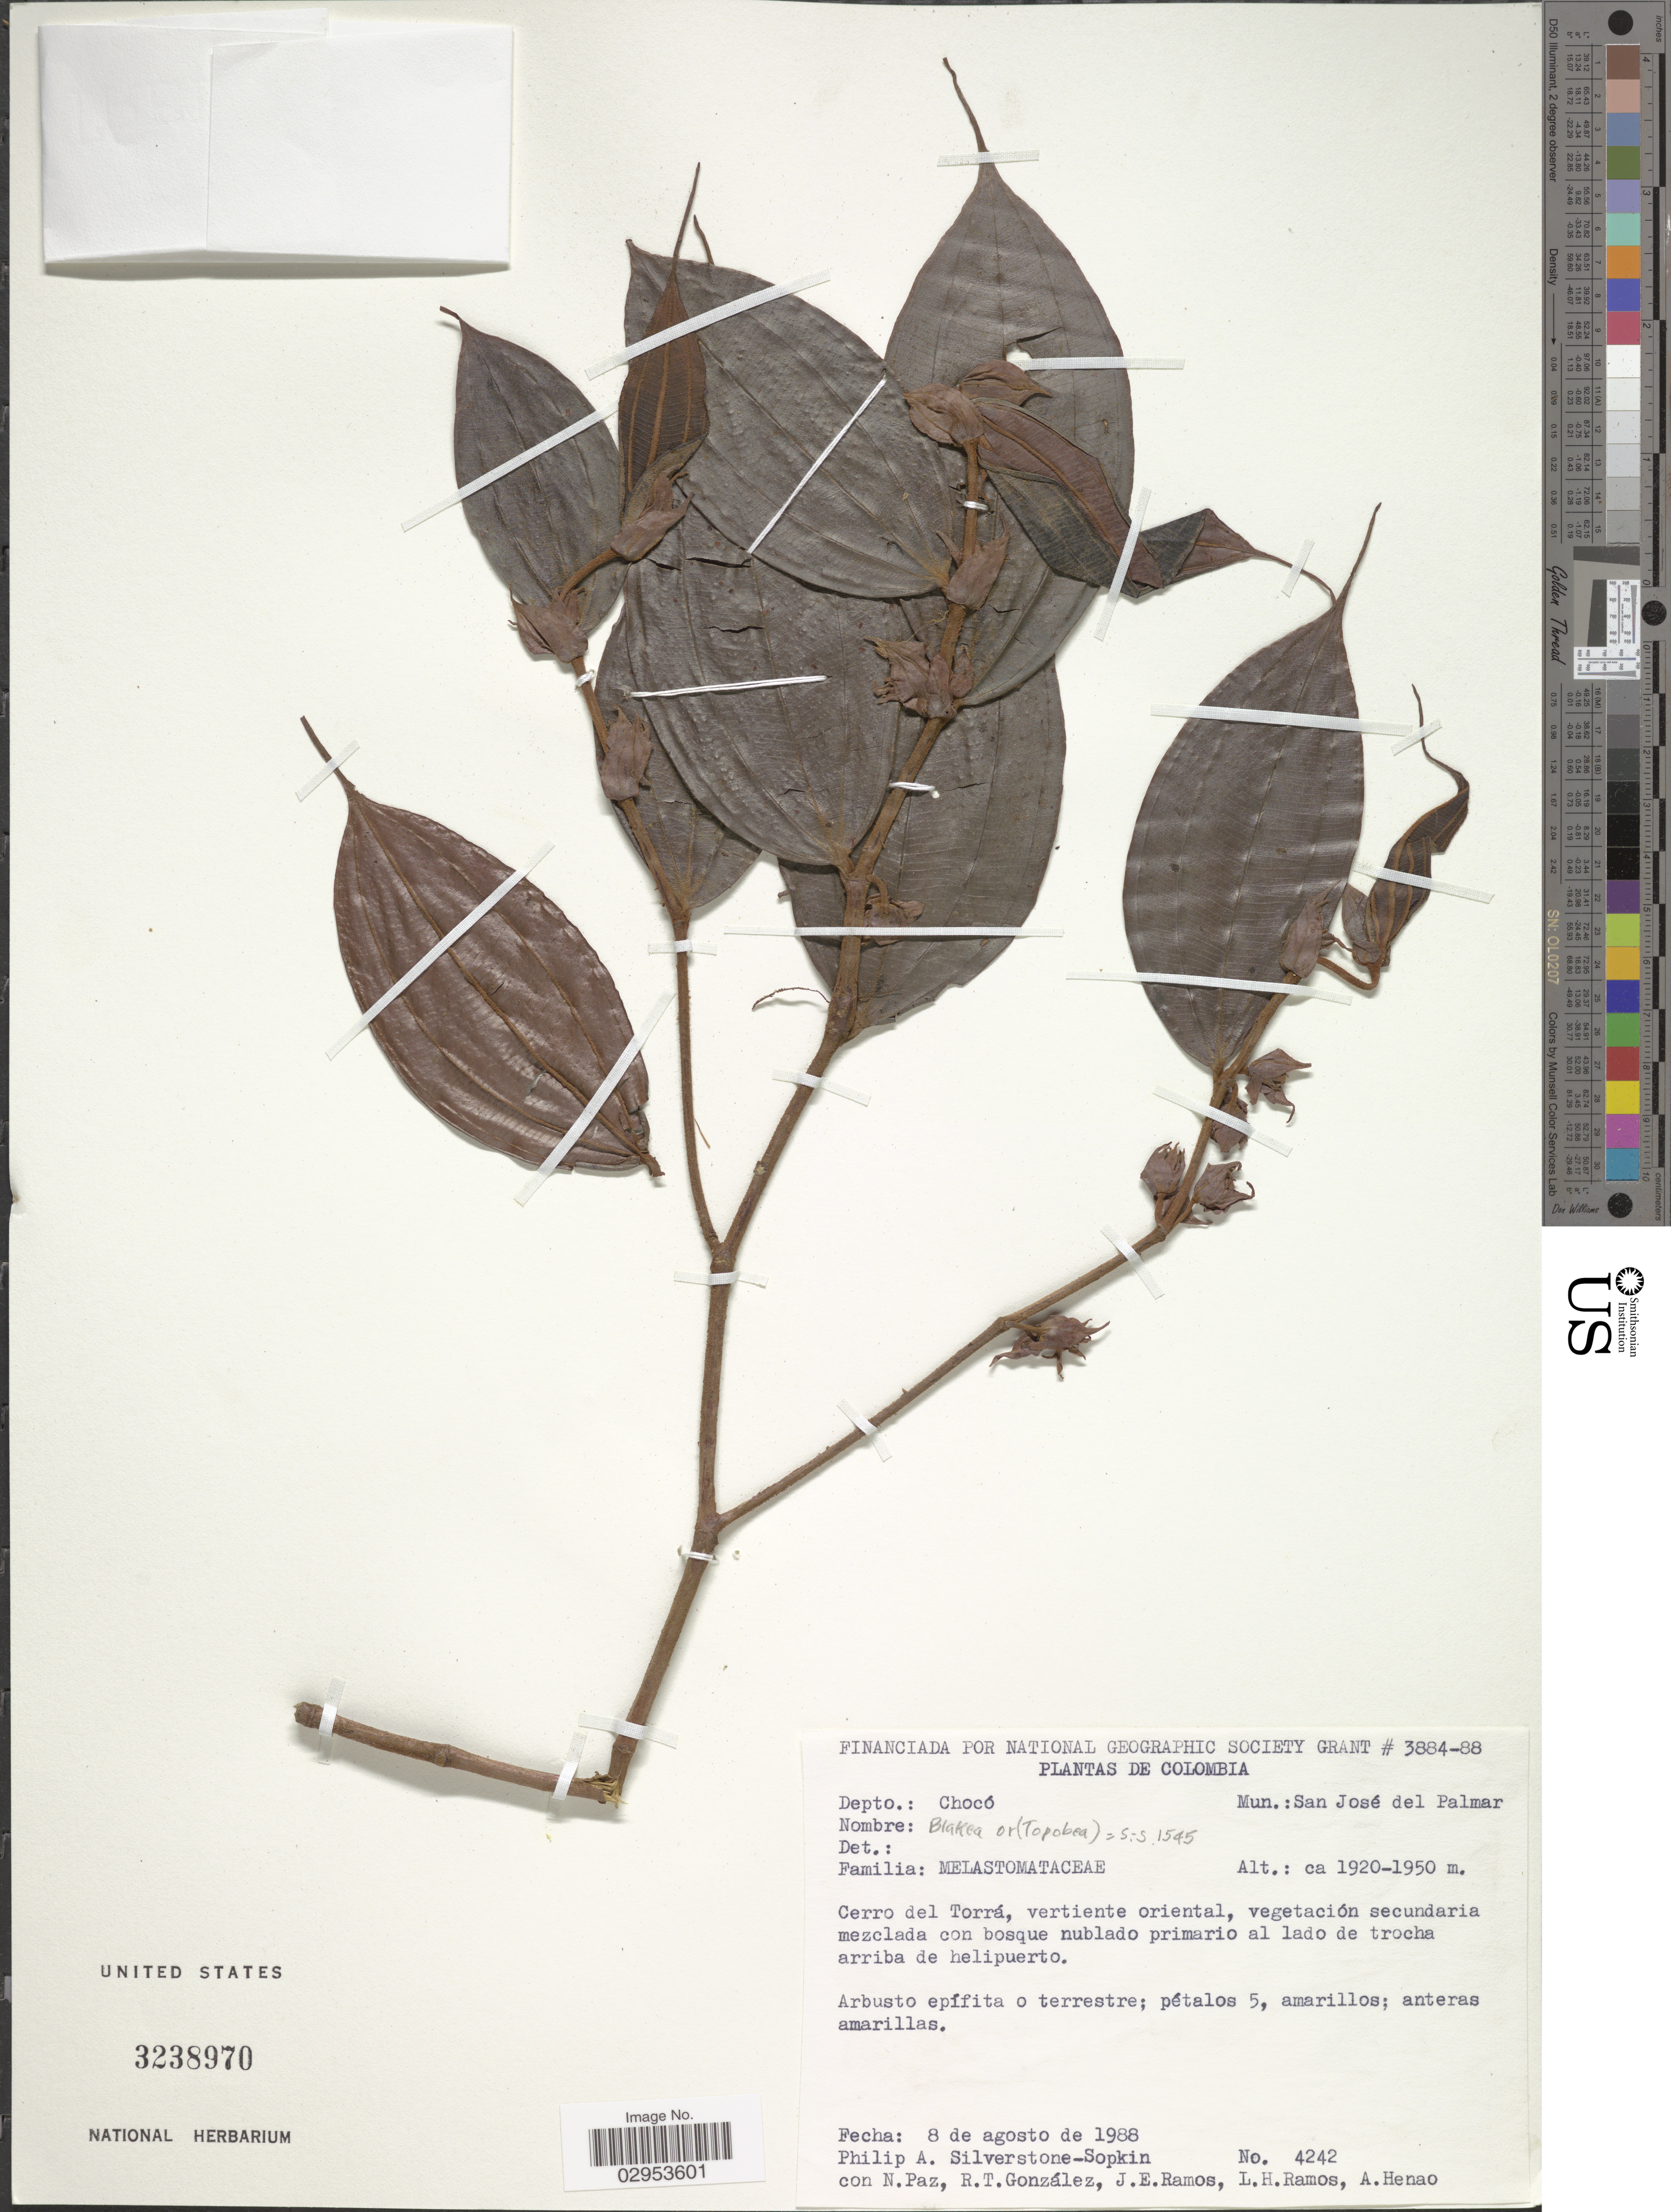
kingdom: Plantae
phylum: Tracheophyta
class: Magnoliopsida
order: Myrtales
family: Melastomataceae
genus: Blakea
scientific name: Blakea sp.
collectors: P. A. Silverstone-Sopkin, N. Paz, R. Gonzalez, J. E. Ramos & et al.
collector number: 4242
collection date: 1988-08-08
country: Colombia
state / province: Chocó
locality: Depto.: Chocó Mun.: San José del Palmar. Cerro del Torrá, vertiente oriental, vegetación secundaria mezclada con bosque nublado primario al lado de trocha arriba de helipuerto.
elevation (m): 1920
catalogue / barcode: US 3238970